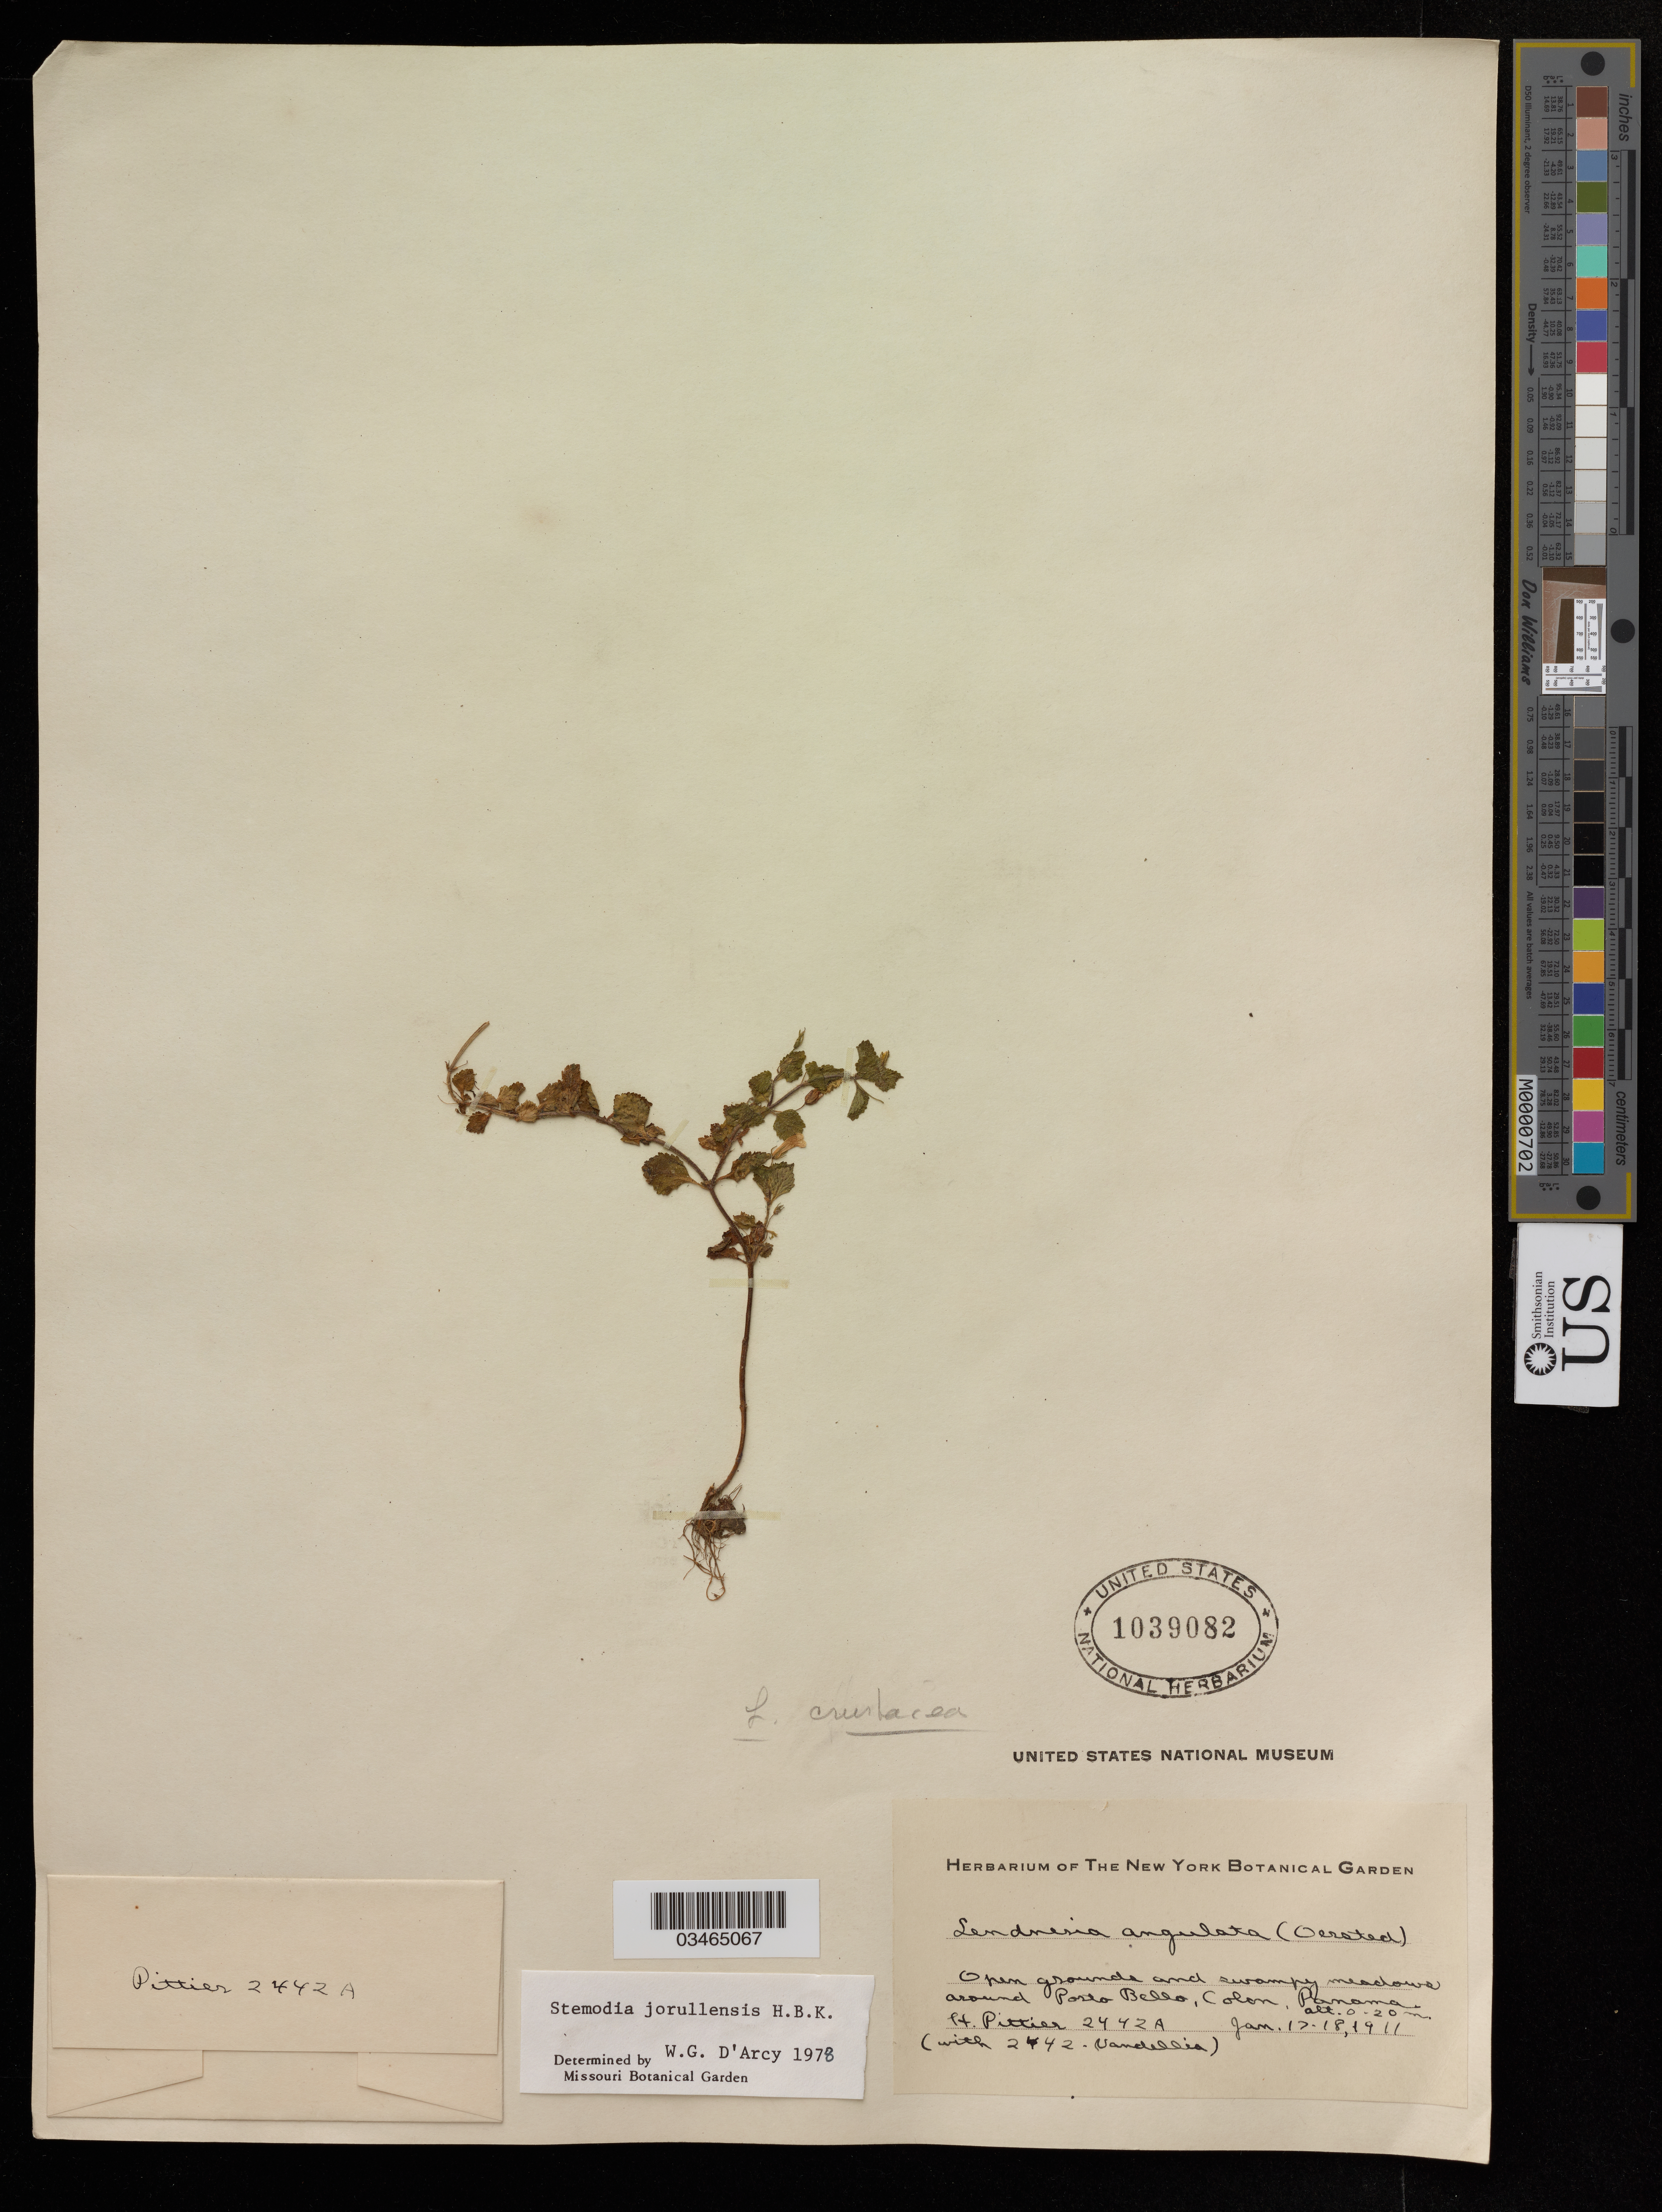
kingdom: Plantae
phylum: Tracheophyta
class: Magnoliopsida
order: Lamiales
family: Plantaginaceae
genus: Stemodia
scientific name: Stemodia jorullensis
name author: Kunth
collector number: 2442A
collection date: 1911-01-17/1911-01-18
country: Panama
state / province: Colón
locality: Porto Bello.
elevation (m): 0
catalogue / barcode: US 1039082